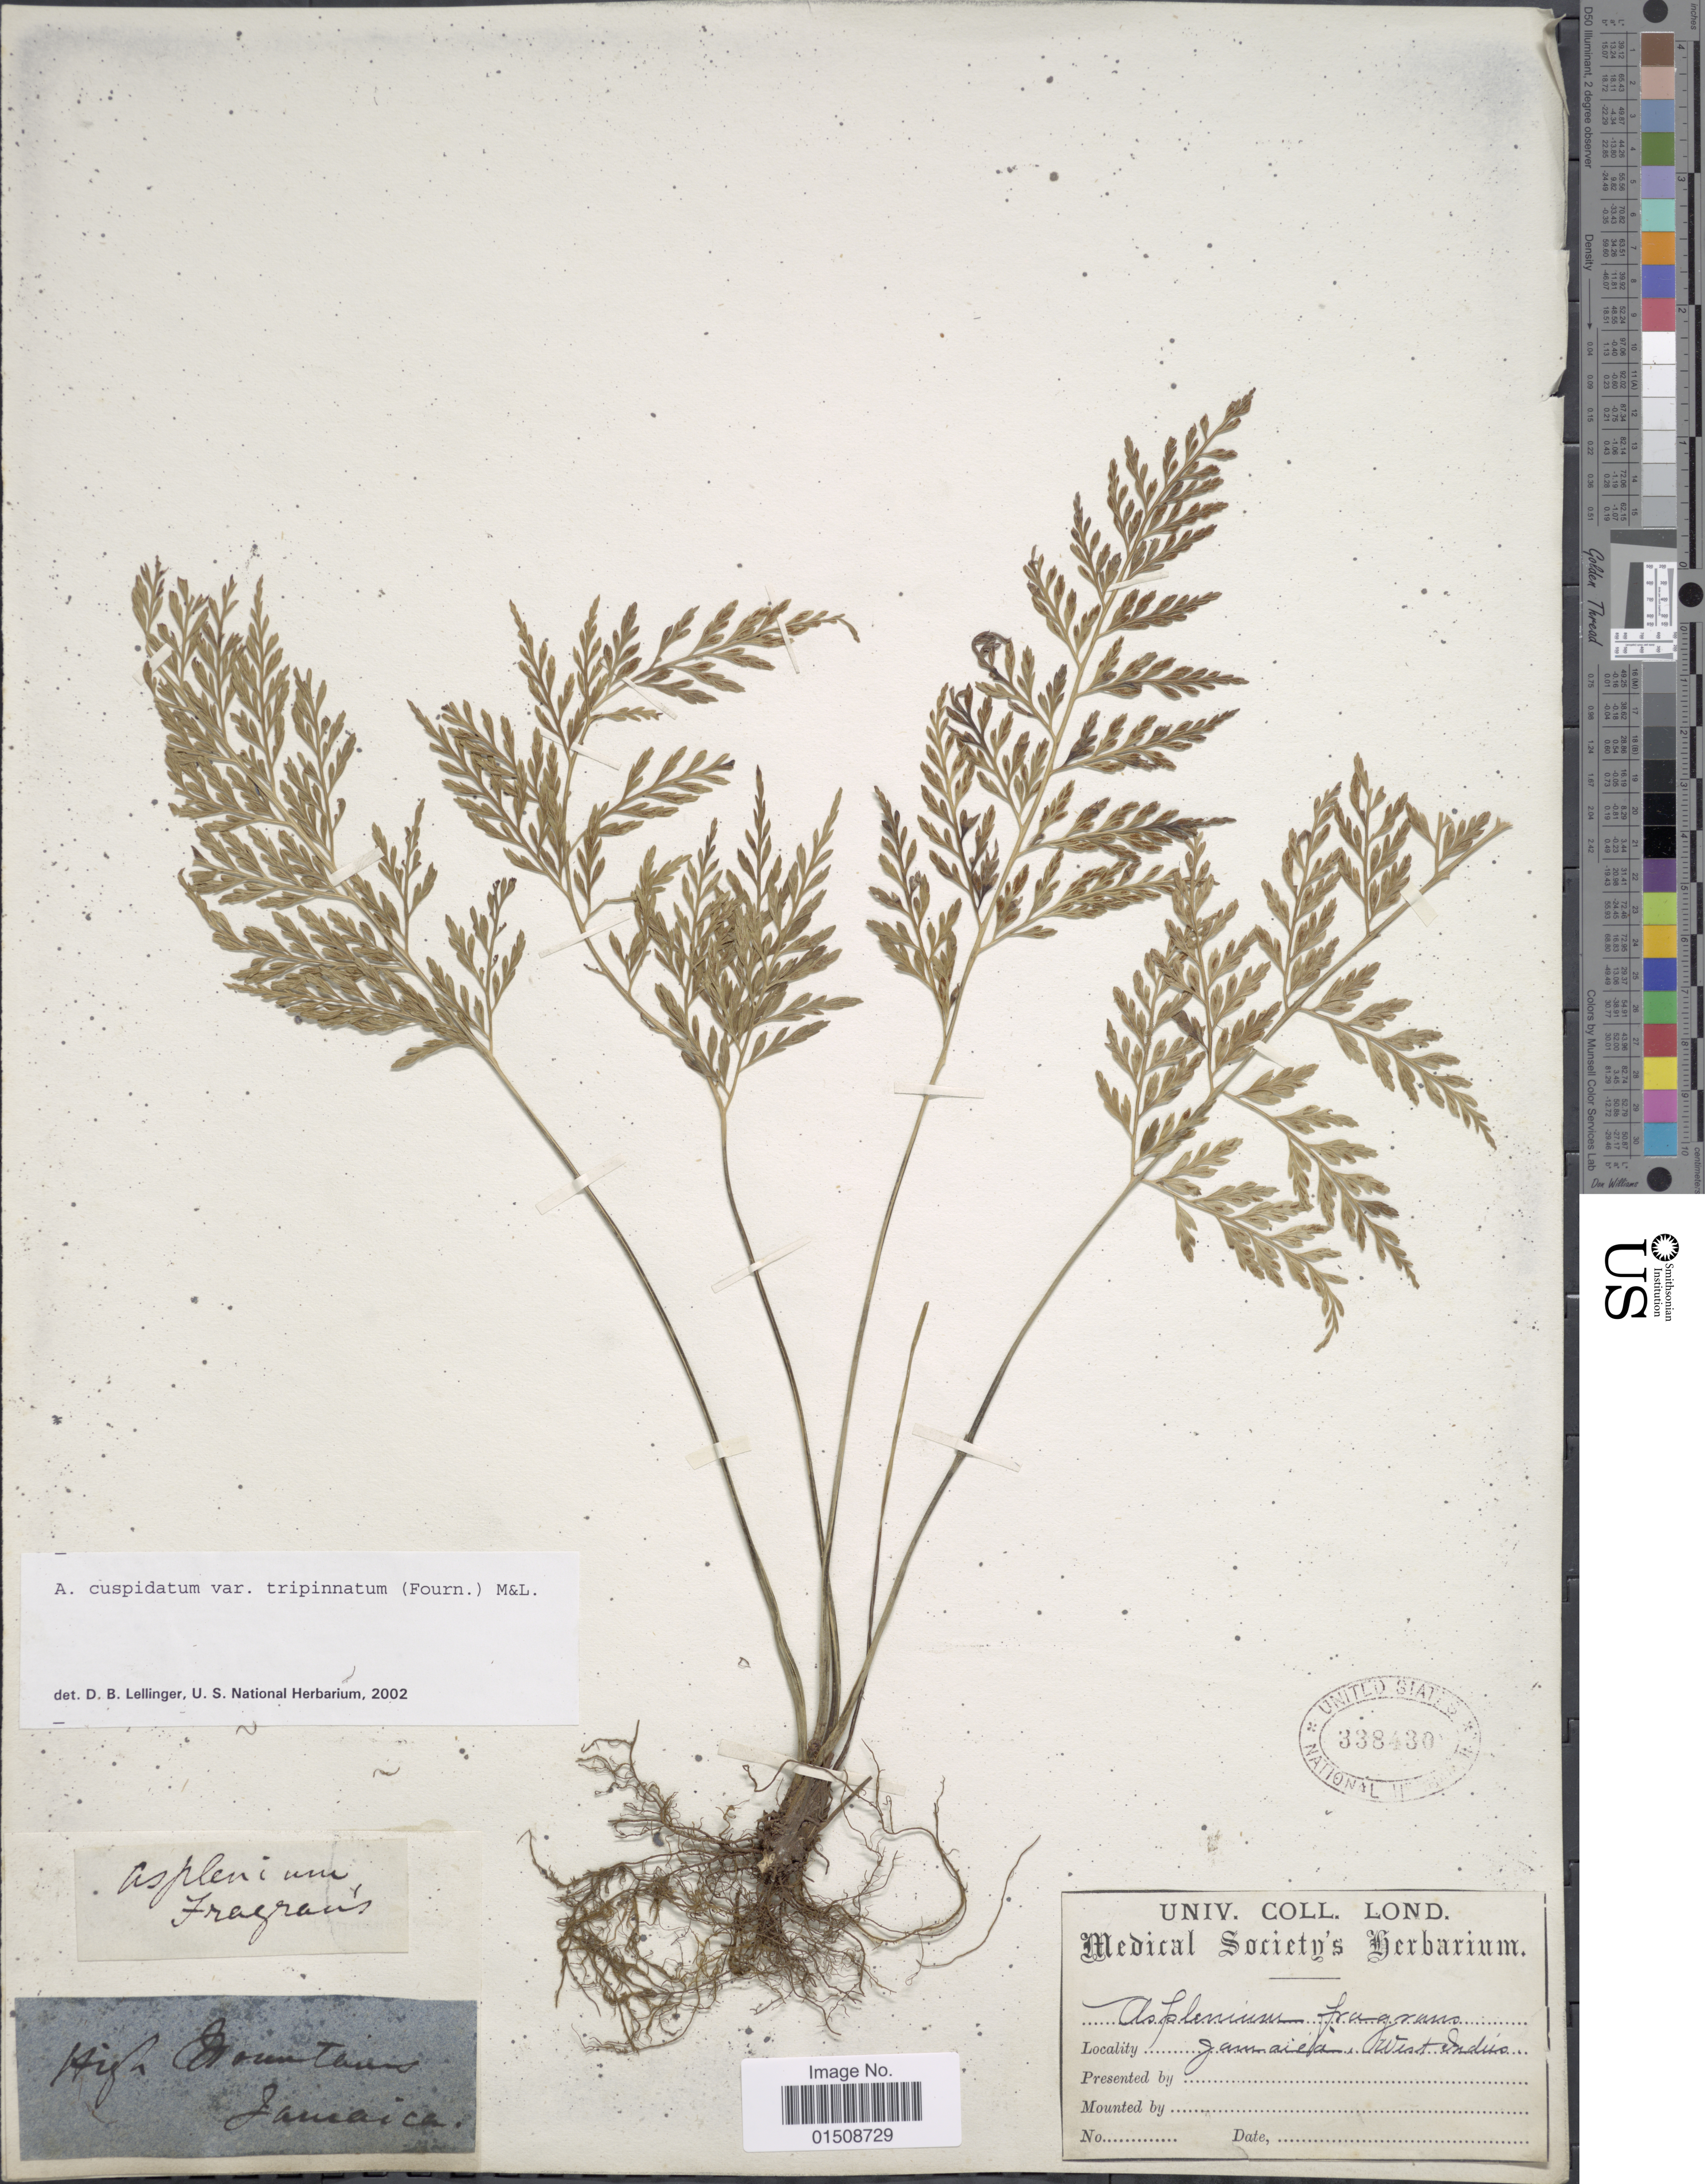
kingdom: Plantae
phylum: Tracheophyta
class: Polypodiopsida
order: Polypodiales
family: Aspleniaceae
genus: Asplenium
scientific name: Asplenium cuspidatum var. tripinnatum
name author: (E. Fourn.) C.V. Morton & Lellinger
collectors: ex herb. Medical Society's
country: Jamaica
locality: Jamaica, West Indies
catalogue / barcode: US 338430